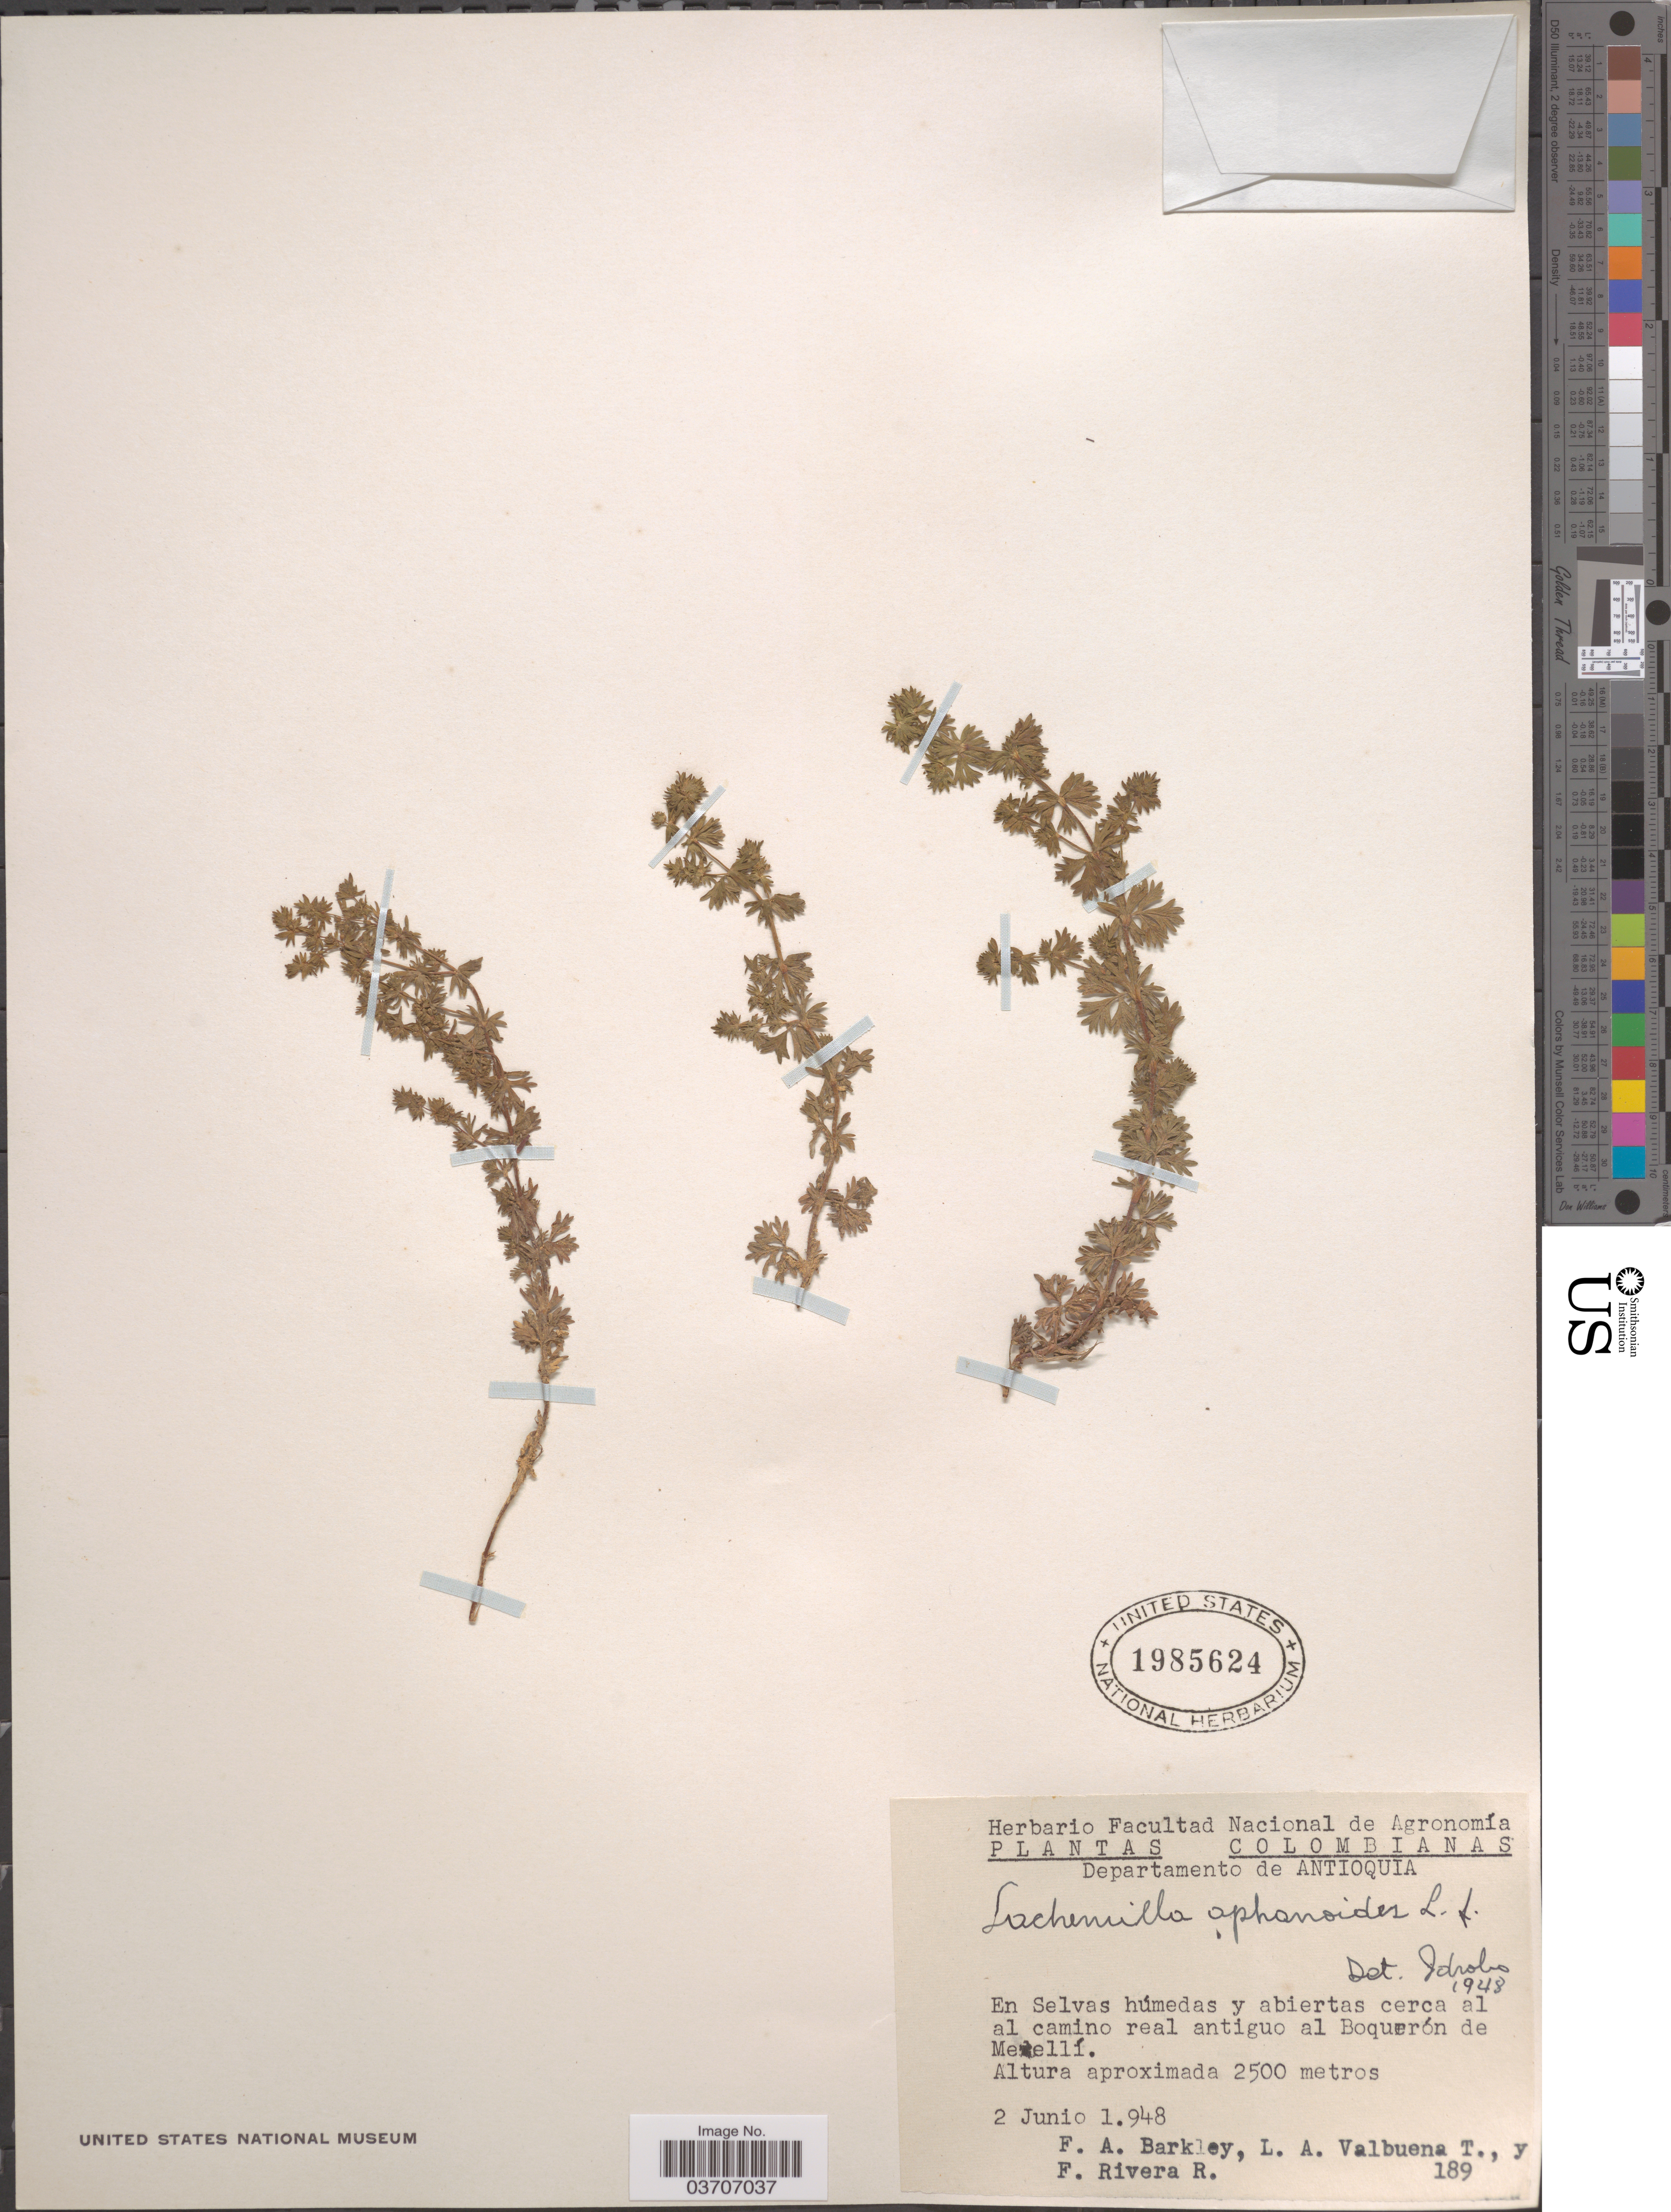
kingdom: Plantae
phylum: Tracheophyta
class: Magnoliopsida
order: Rosales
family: Rosaceae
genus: Lachemilla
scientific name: Lachemilla aphanoides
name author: (Mutis ex L. f.) Rothm.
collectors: F. A. Barkley, L. Valbuena T. & F. Rivera R.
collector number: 189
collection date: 1948-06-02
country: Colombia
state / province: Antioquia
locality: Departamento de Antioquia. En Selvas húmedas y abiertas cerca al al camino real antiguo al Boquerón de Ma [illegible text]ellí.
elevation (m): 2500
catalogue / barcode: US 1985624